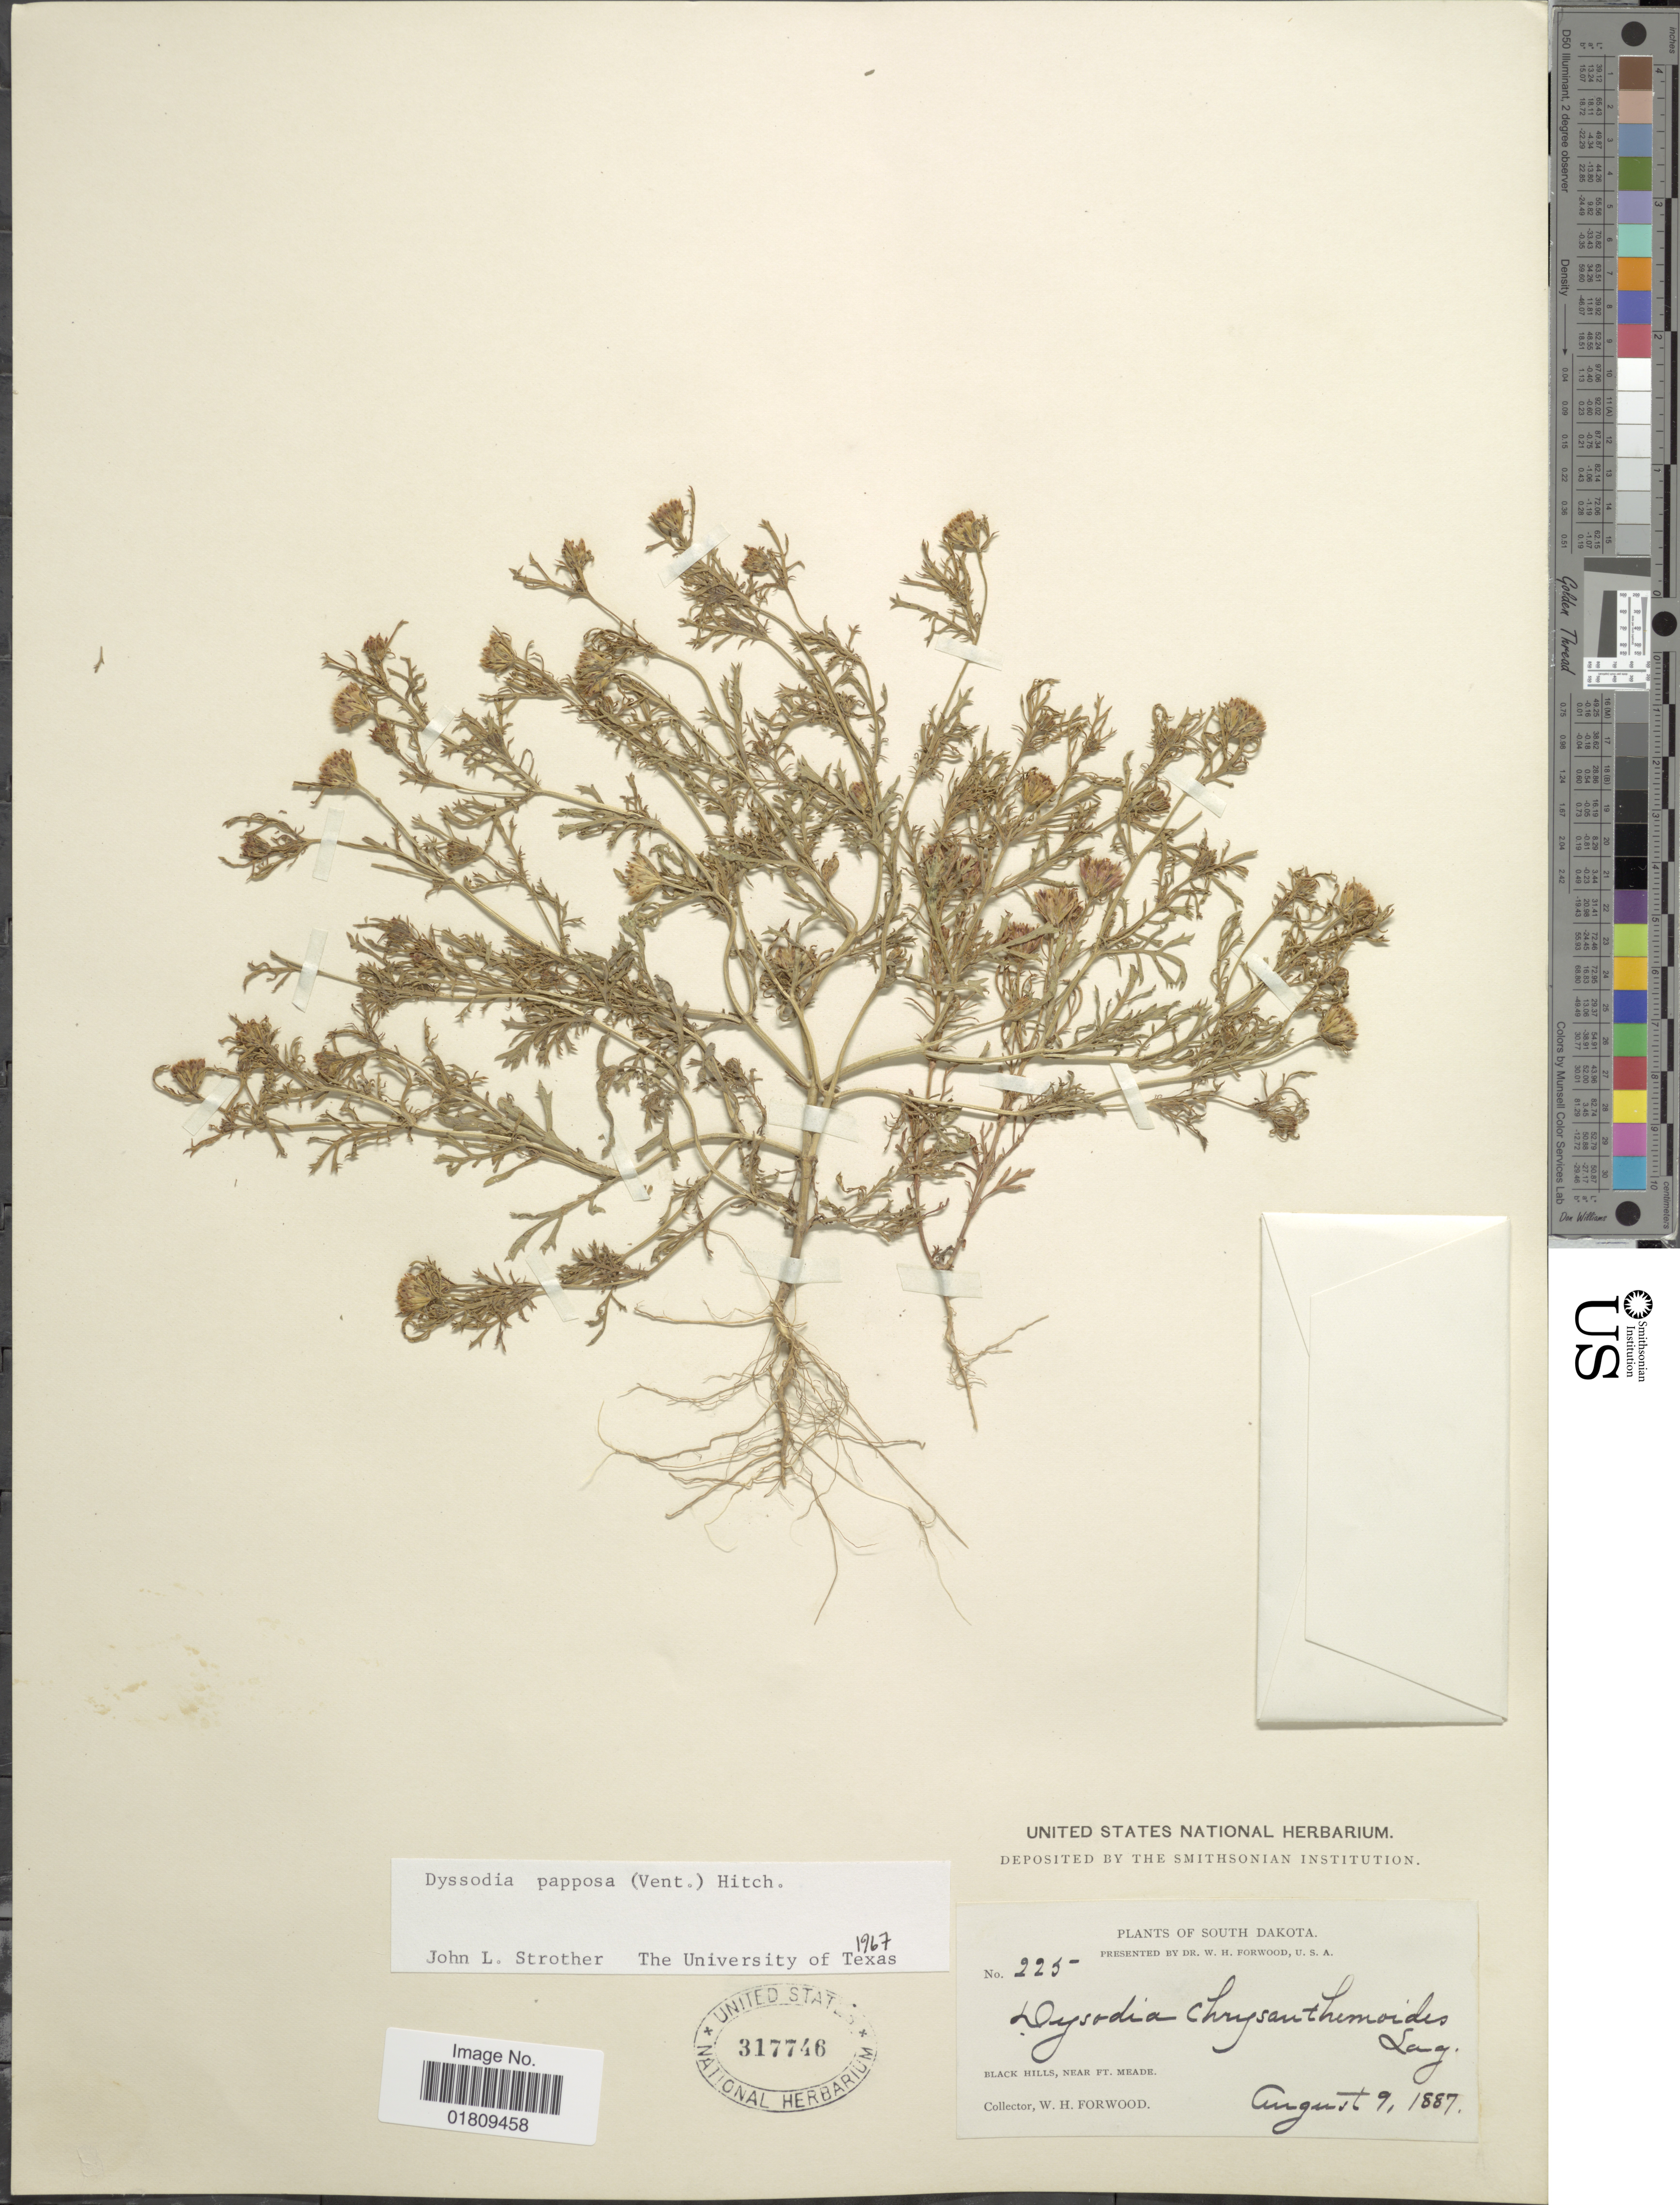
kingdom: Plantae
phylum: Tracheophyta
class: Magnoliopsida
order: Asterales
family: Asteraceae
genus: Dyssodia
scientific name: Dyssodia papposa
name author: (Vent.) Hitchc.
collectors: W. Forwood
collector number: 225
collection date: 1887-08-09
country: United States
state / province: South Dakota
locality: Black Hills, near Ft. Meade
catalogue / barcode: US 317746